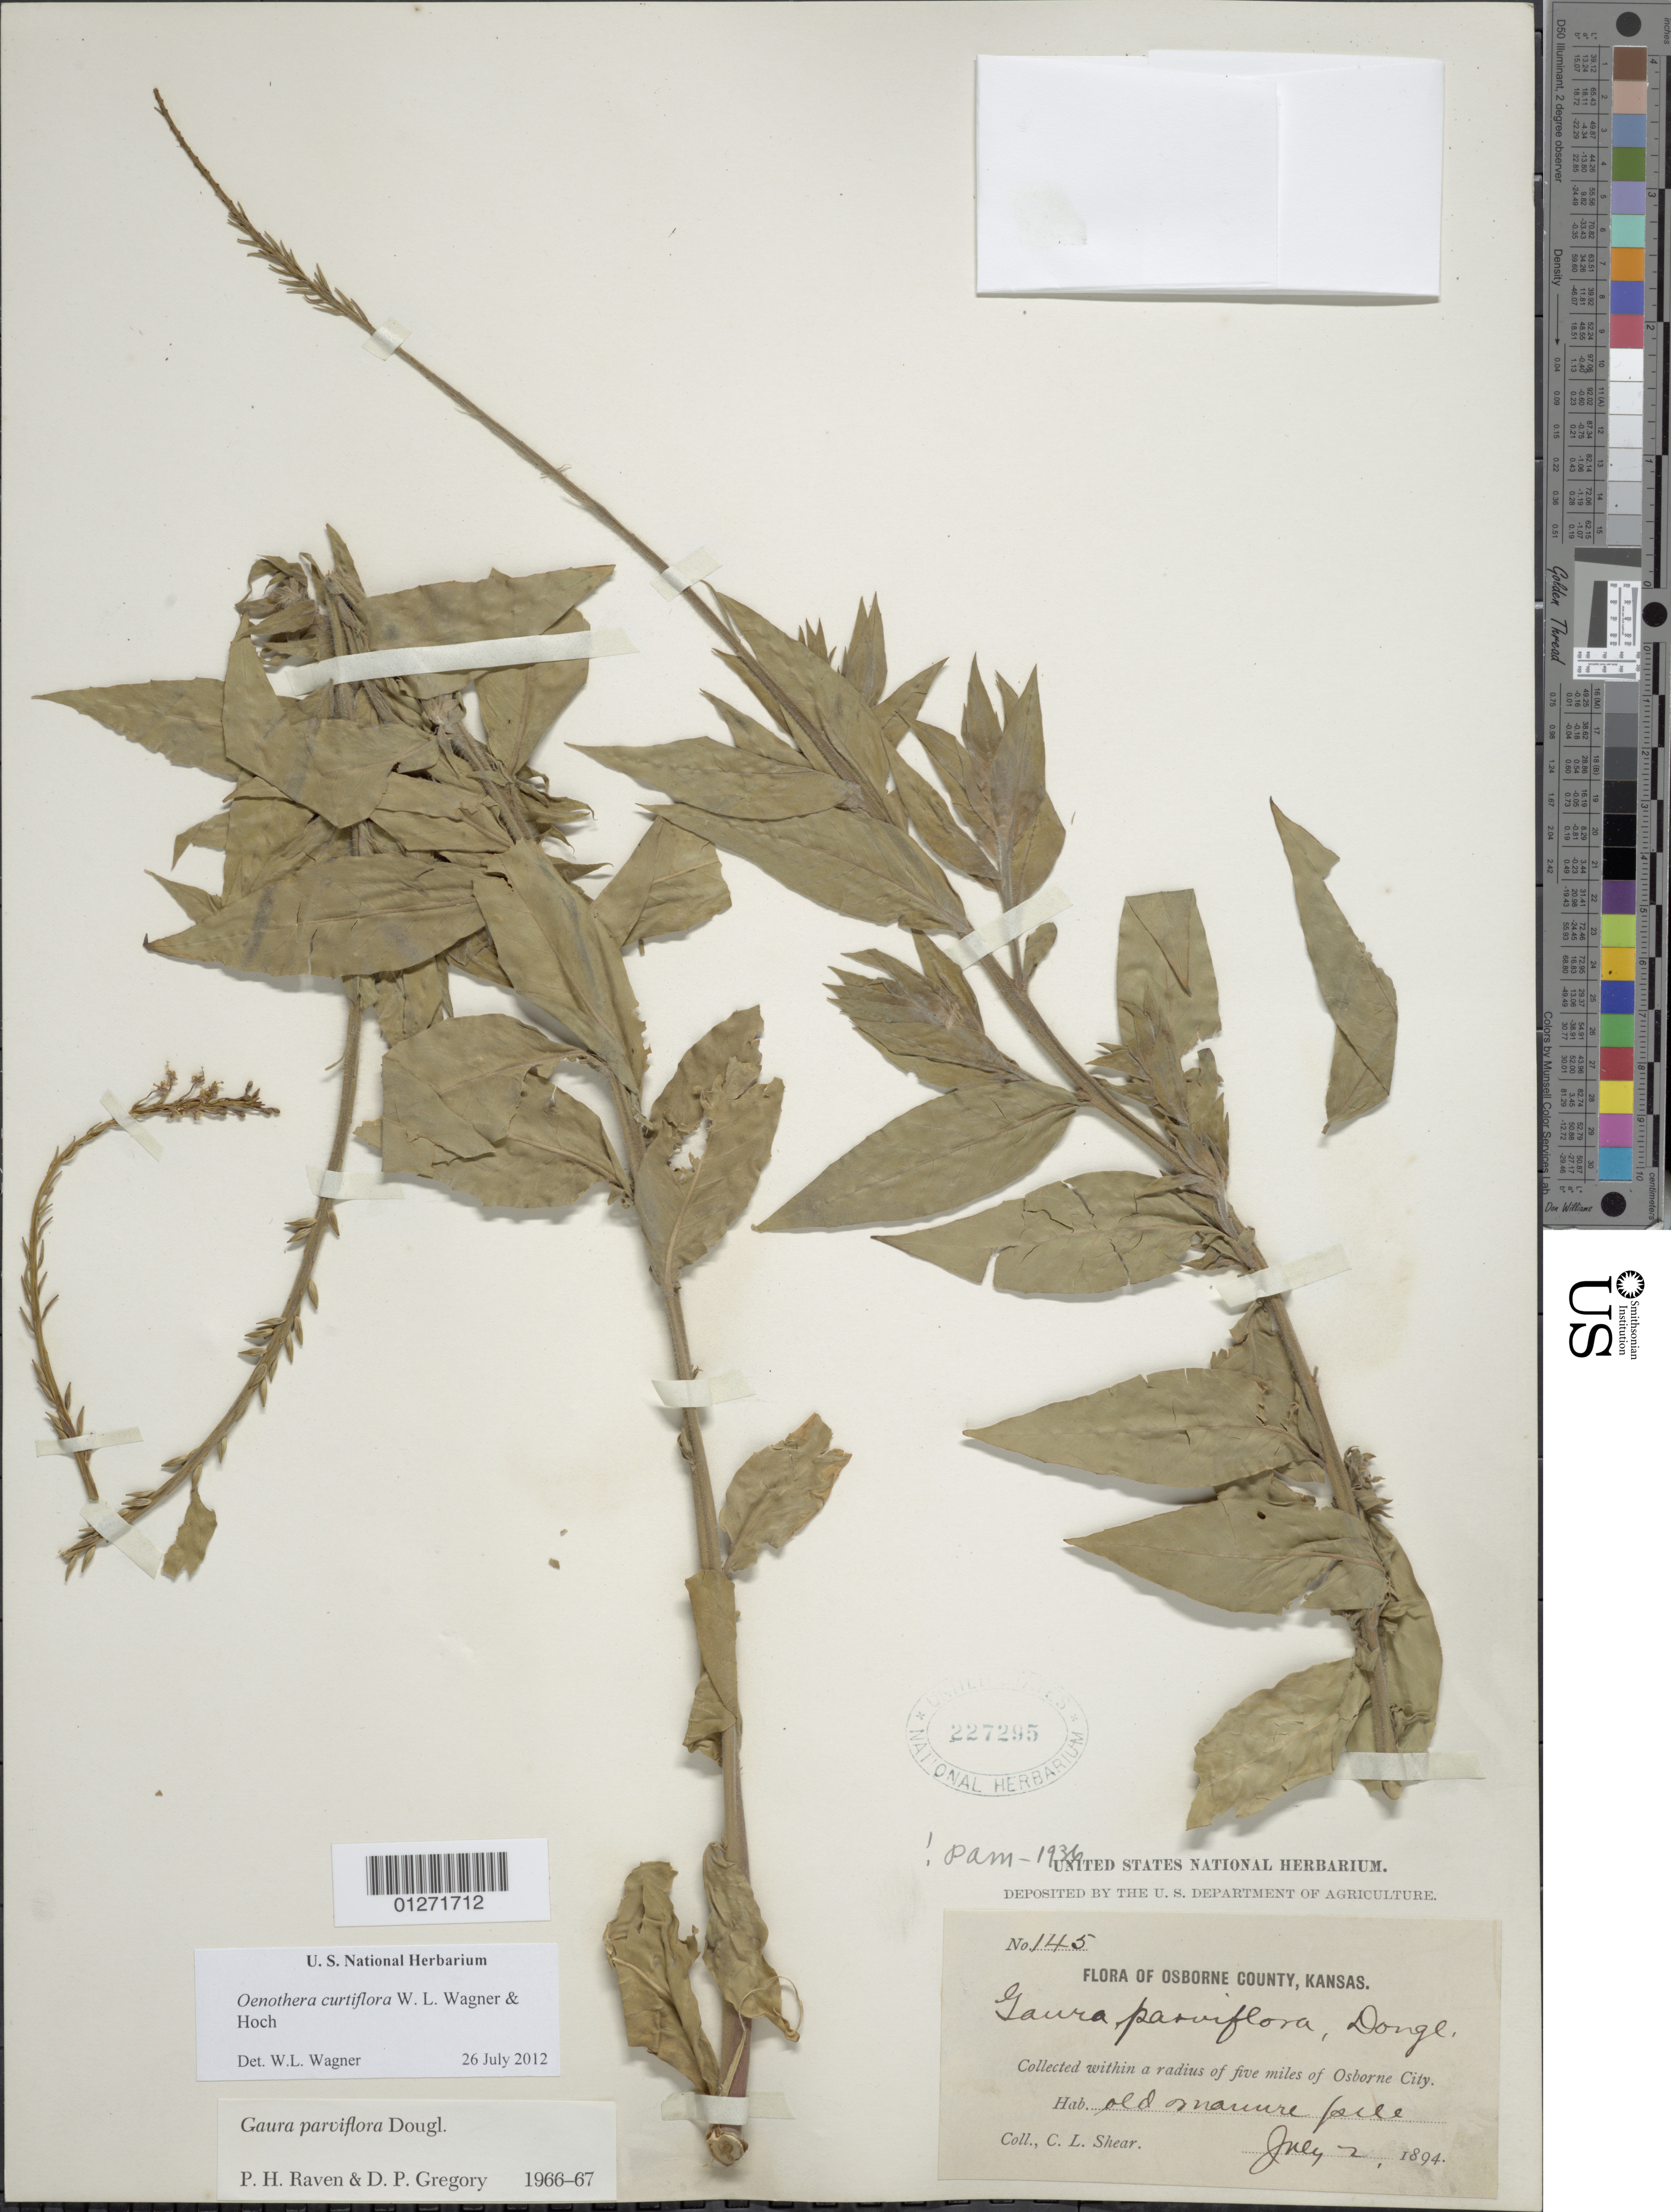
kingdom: Plantae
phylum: Tracheophyta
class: Magnoliopsida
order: Myrtales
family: Onagraceae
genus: Oenothera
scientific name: Oenothera curtiflora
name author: W.L. Wagner & Hoch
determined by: Wagner, W. L., (BOT), Smithsonian Institution - National Museum of Natural History (UNITED STATES)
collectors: C. L. Shear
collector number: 145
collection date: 1894-07-02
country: United States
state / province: Kansas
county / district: Osborne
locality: Within a radius of 5 miles of Osborne City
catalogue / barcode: US 227295